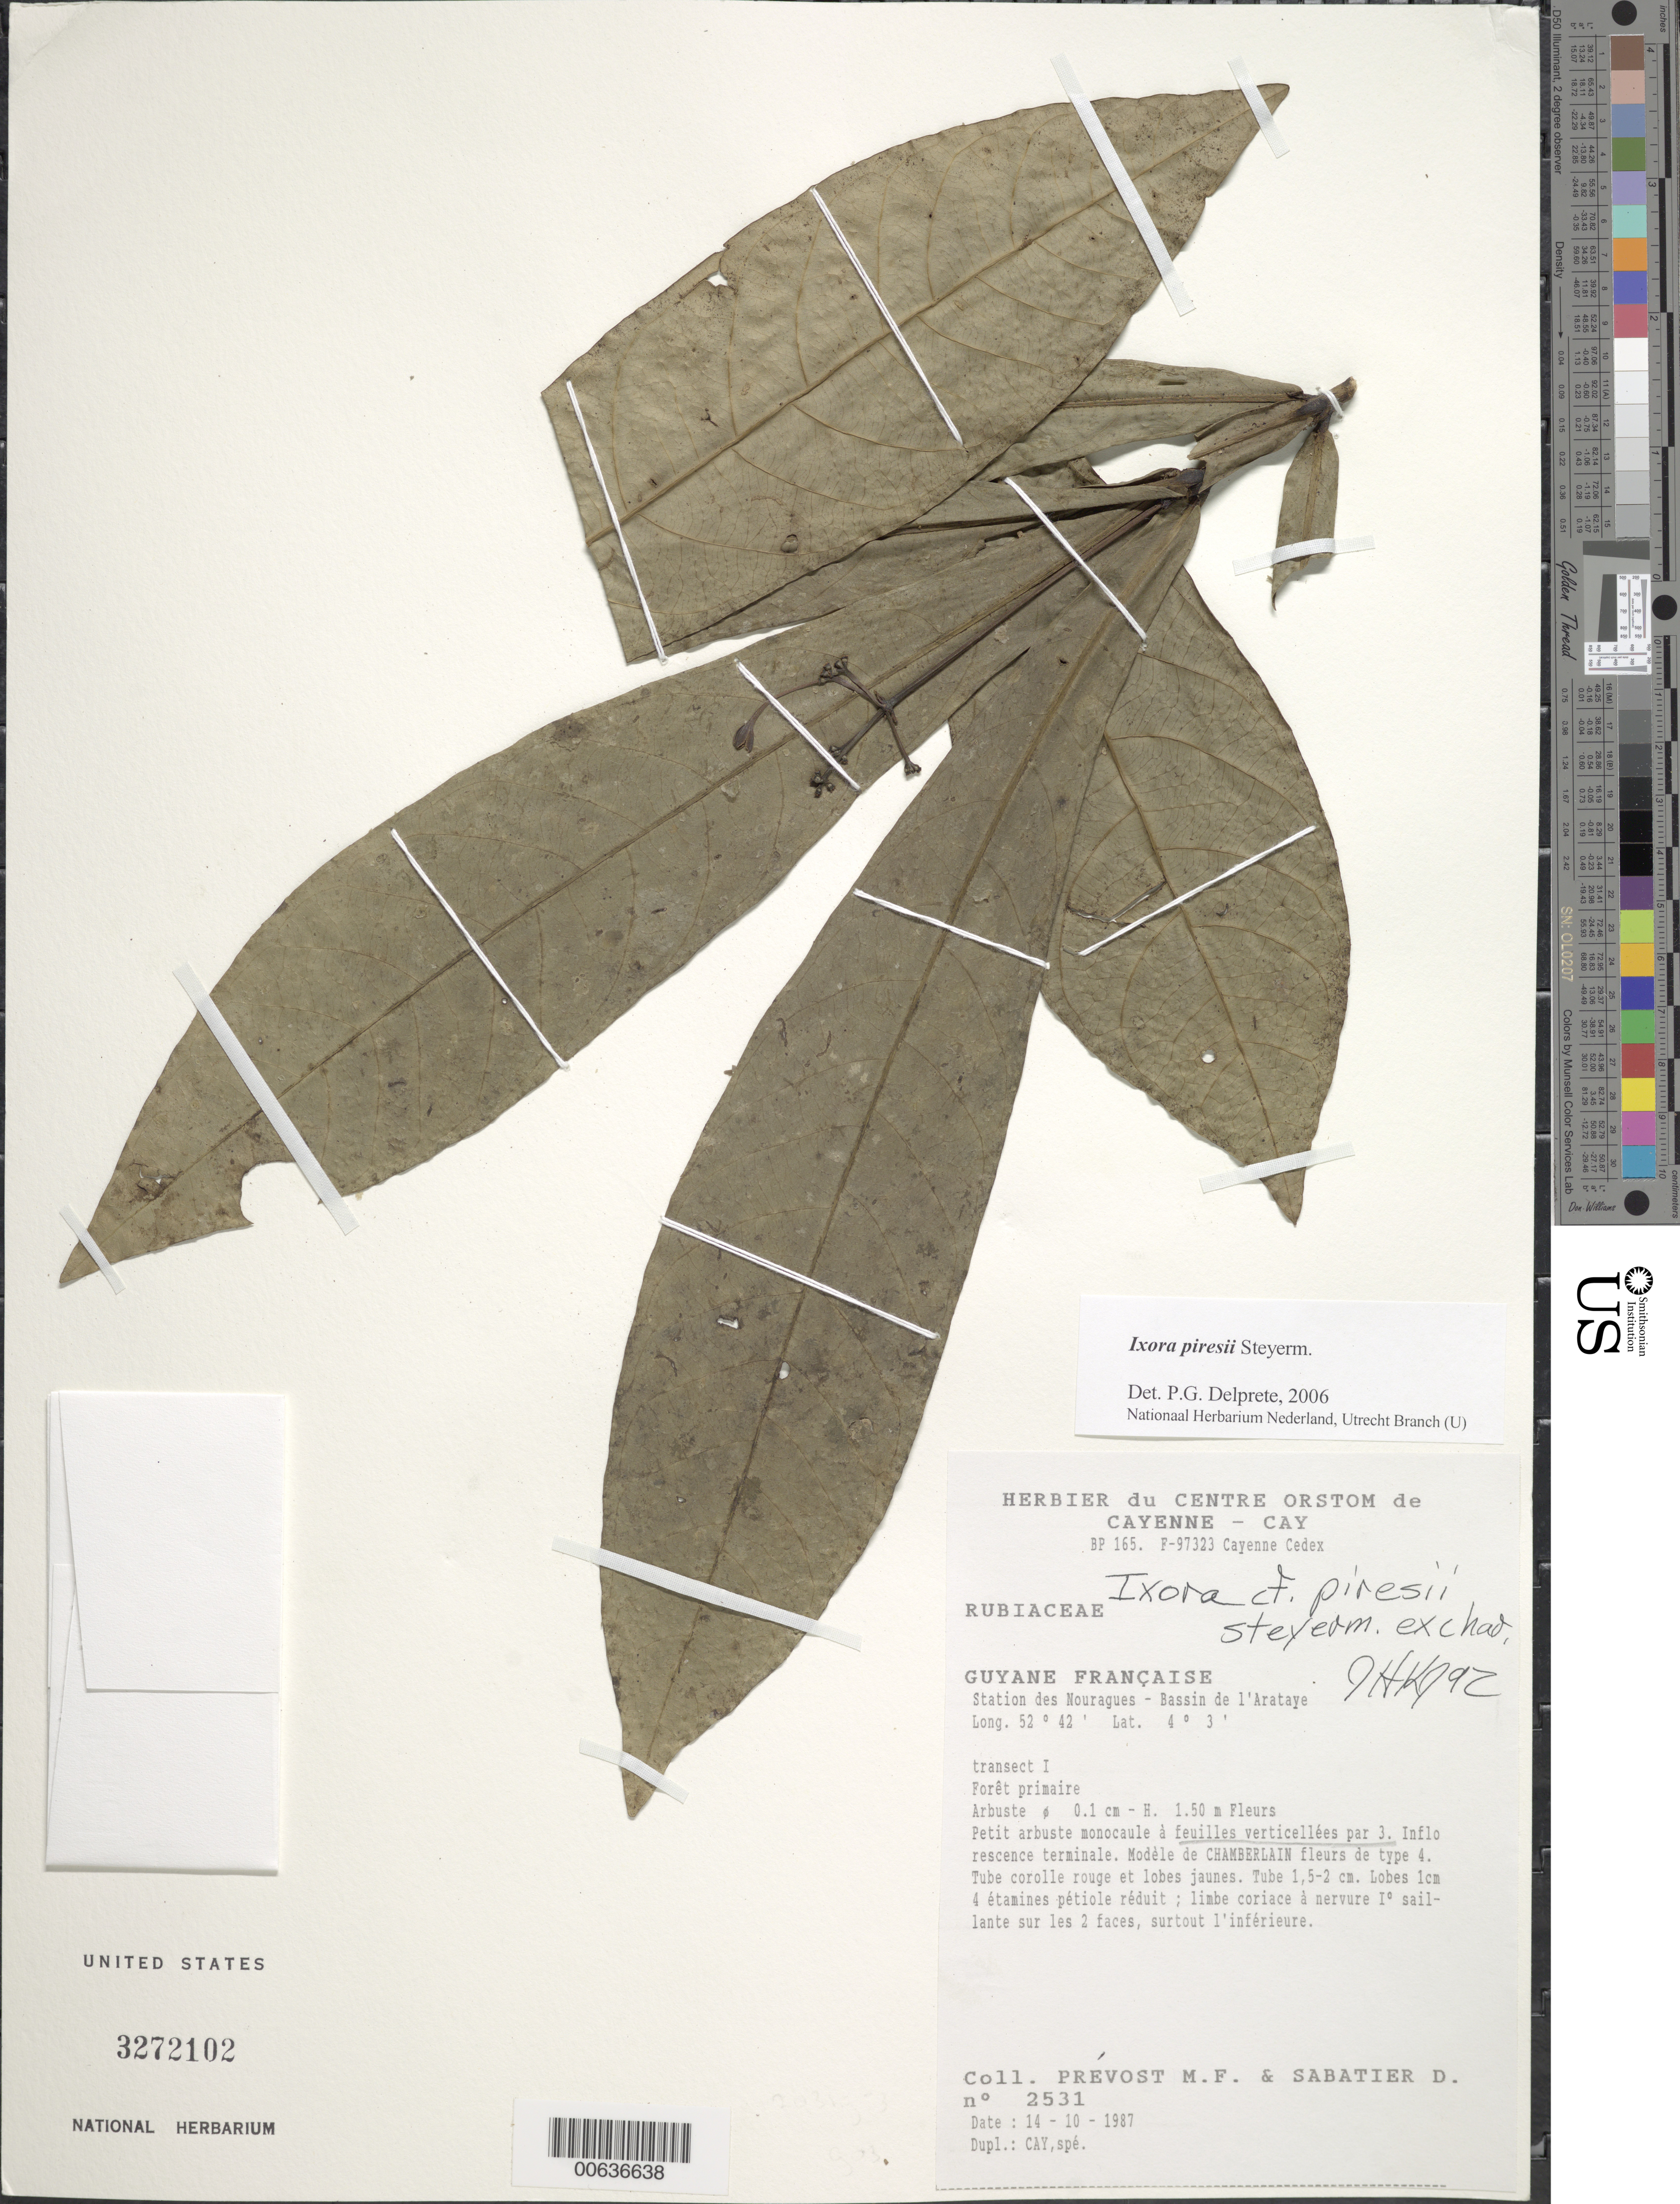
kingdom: Plantae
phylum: Tracheophyta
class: Magnoliopsida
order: Gentianales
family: Rubiaceae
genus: Ixora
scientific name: Ixora piresii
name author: Steyerm.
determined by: Delprete, P. G., Herb. de Guyane Cay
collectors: M.-F. Prévost & D. Sabatier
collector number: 2531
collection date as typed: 14-Oct-87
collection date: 1987-10-14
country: French Guiana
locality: Station des Nouragues, Bassin de l'Approuague, Arataye, transect I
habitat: Foret primaire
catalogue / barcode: US 3272102